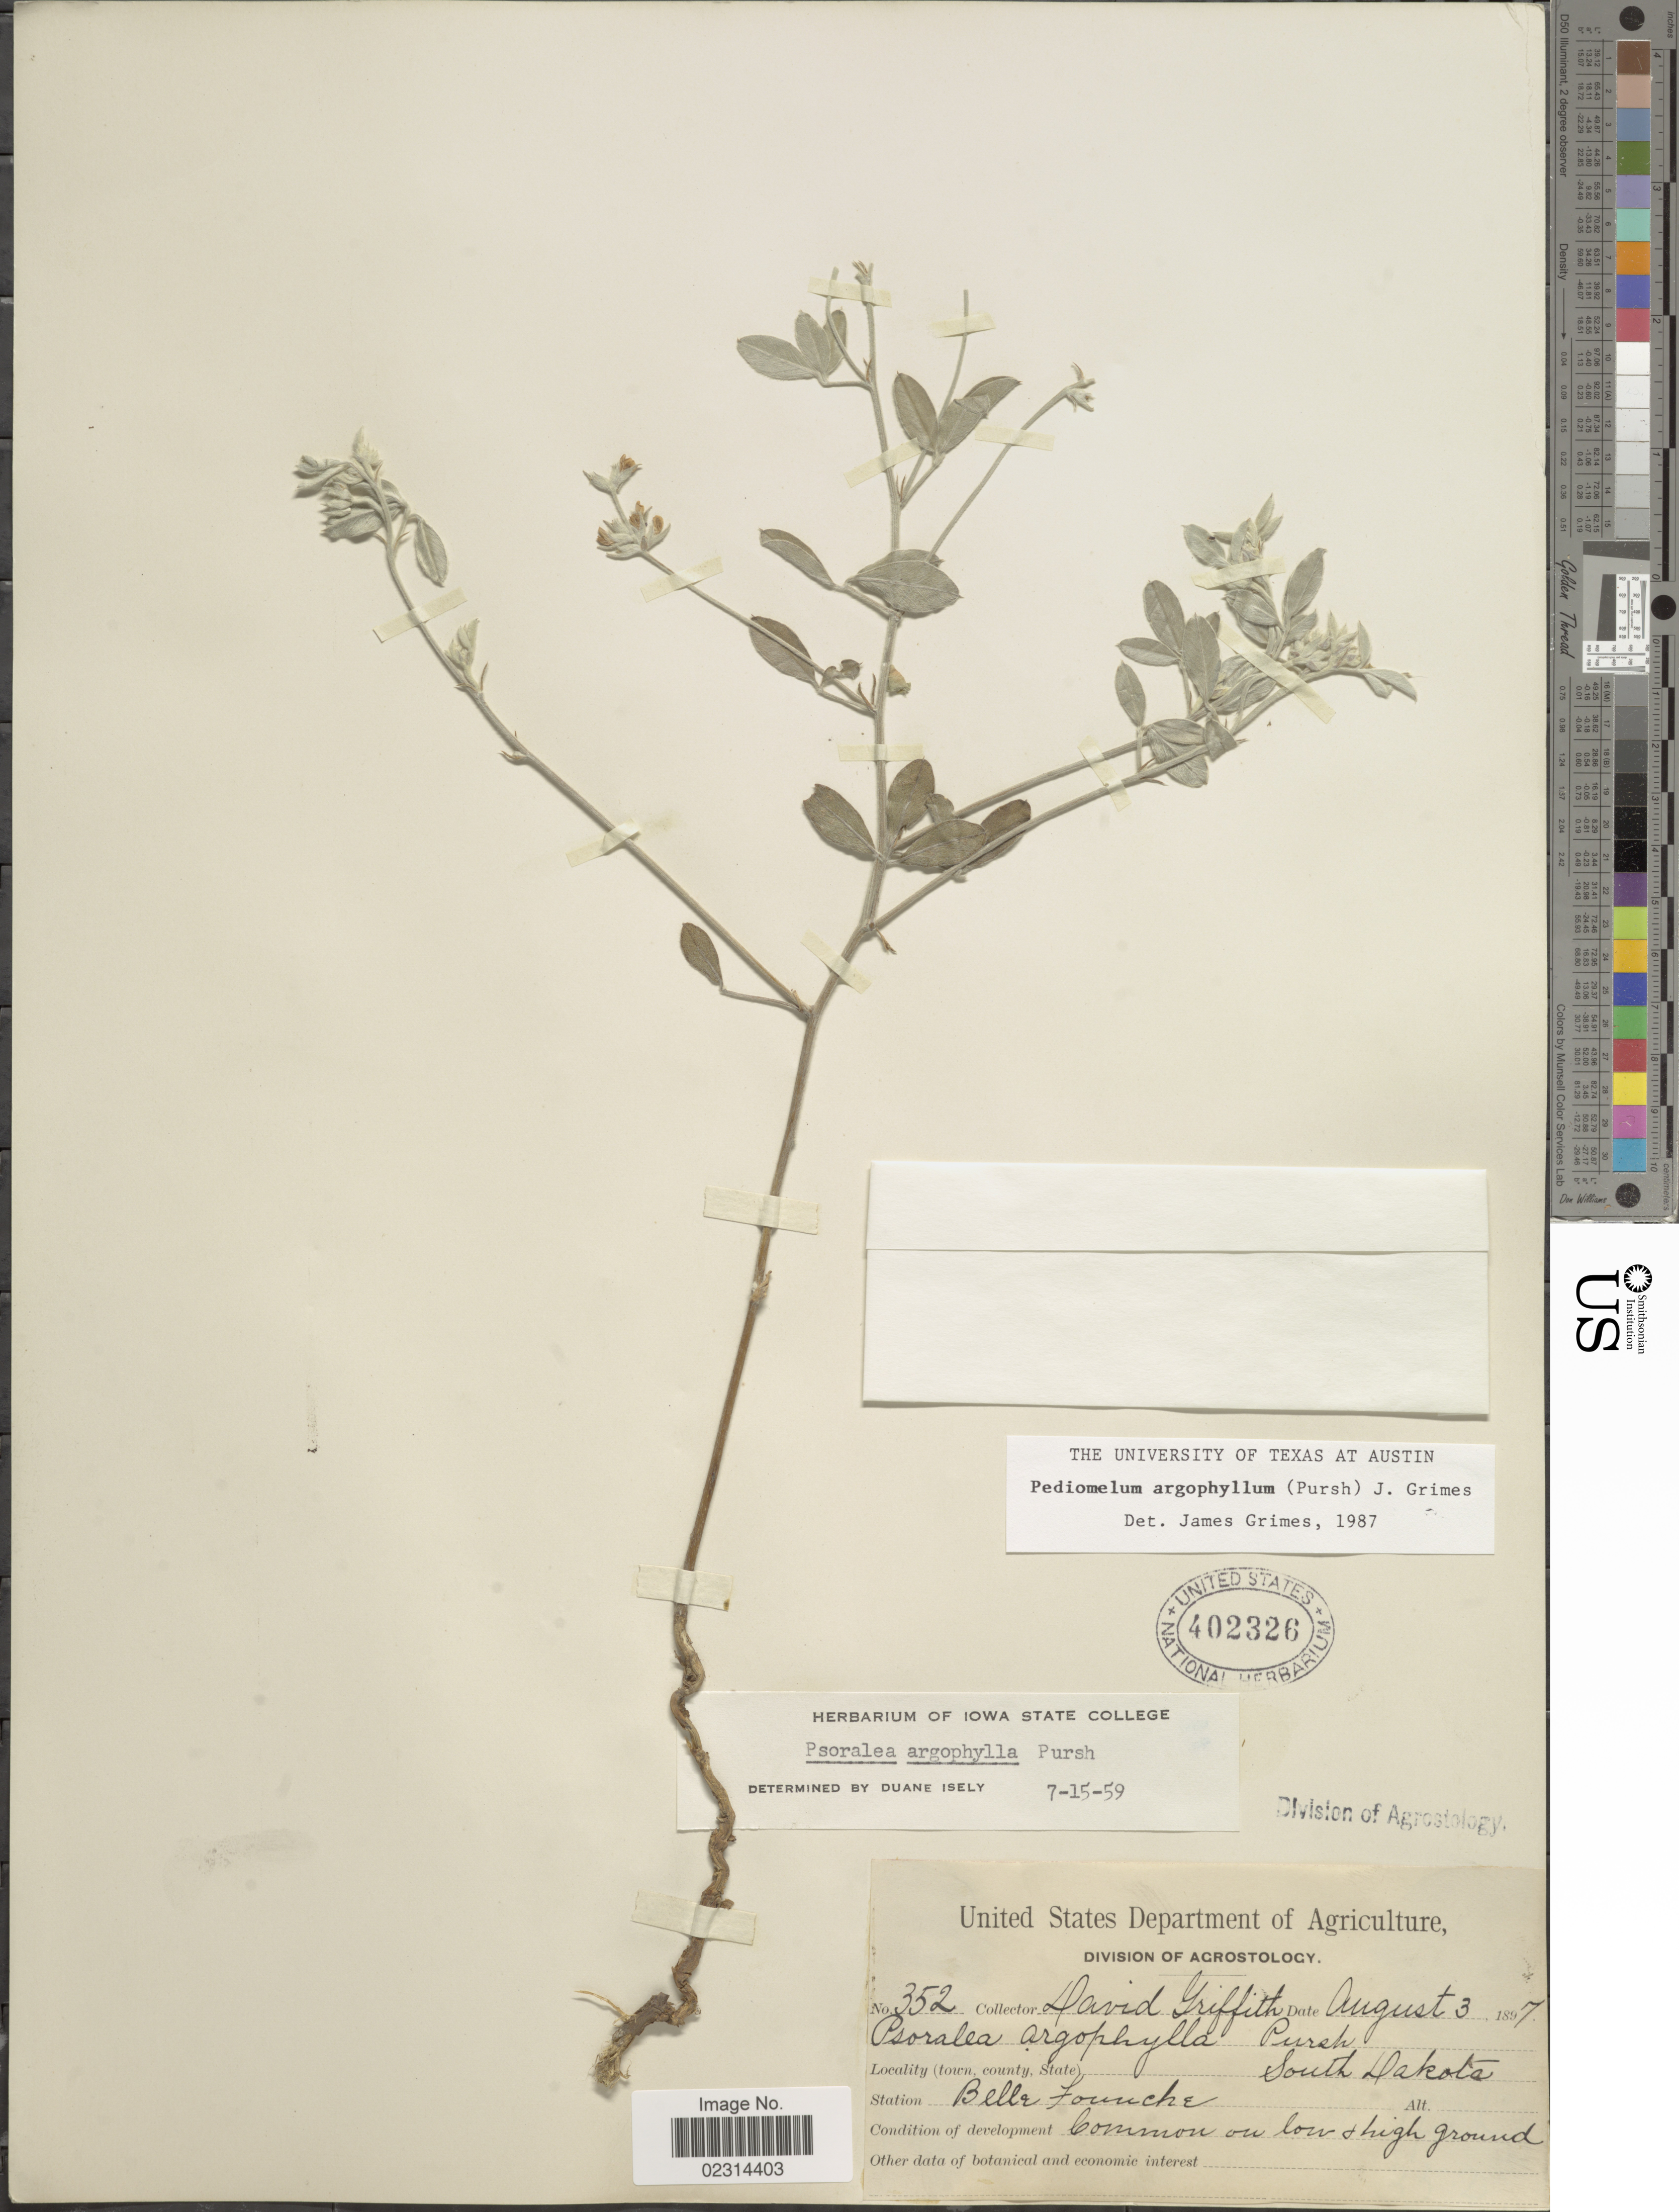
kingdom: Plantae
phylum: Tracheophyta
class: Magnoliopsida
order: Fabales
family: Fabaceae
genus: Pediomelum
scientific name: Pediomelum argophyllum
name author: (Pursh) J.W. Grimes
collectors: D. Griffith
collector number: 352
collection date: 1897-08-03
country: United States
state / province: South Dakota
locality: Station Belle Fourche.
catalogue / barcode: US 402326